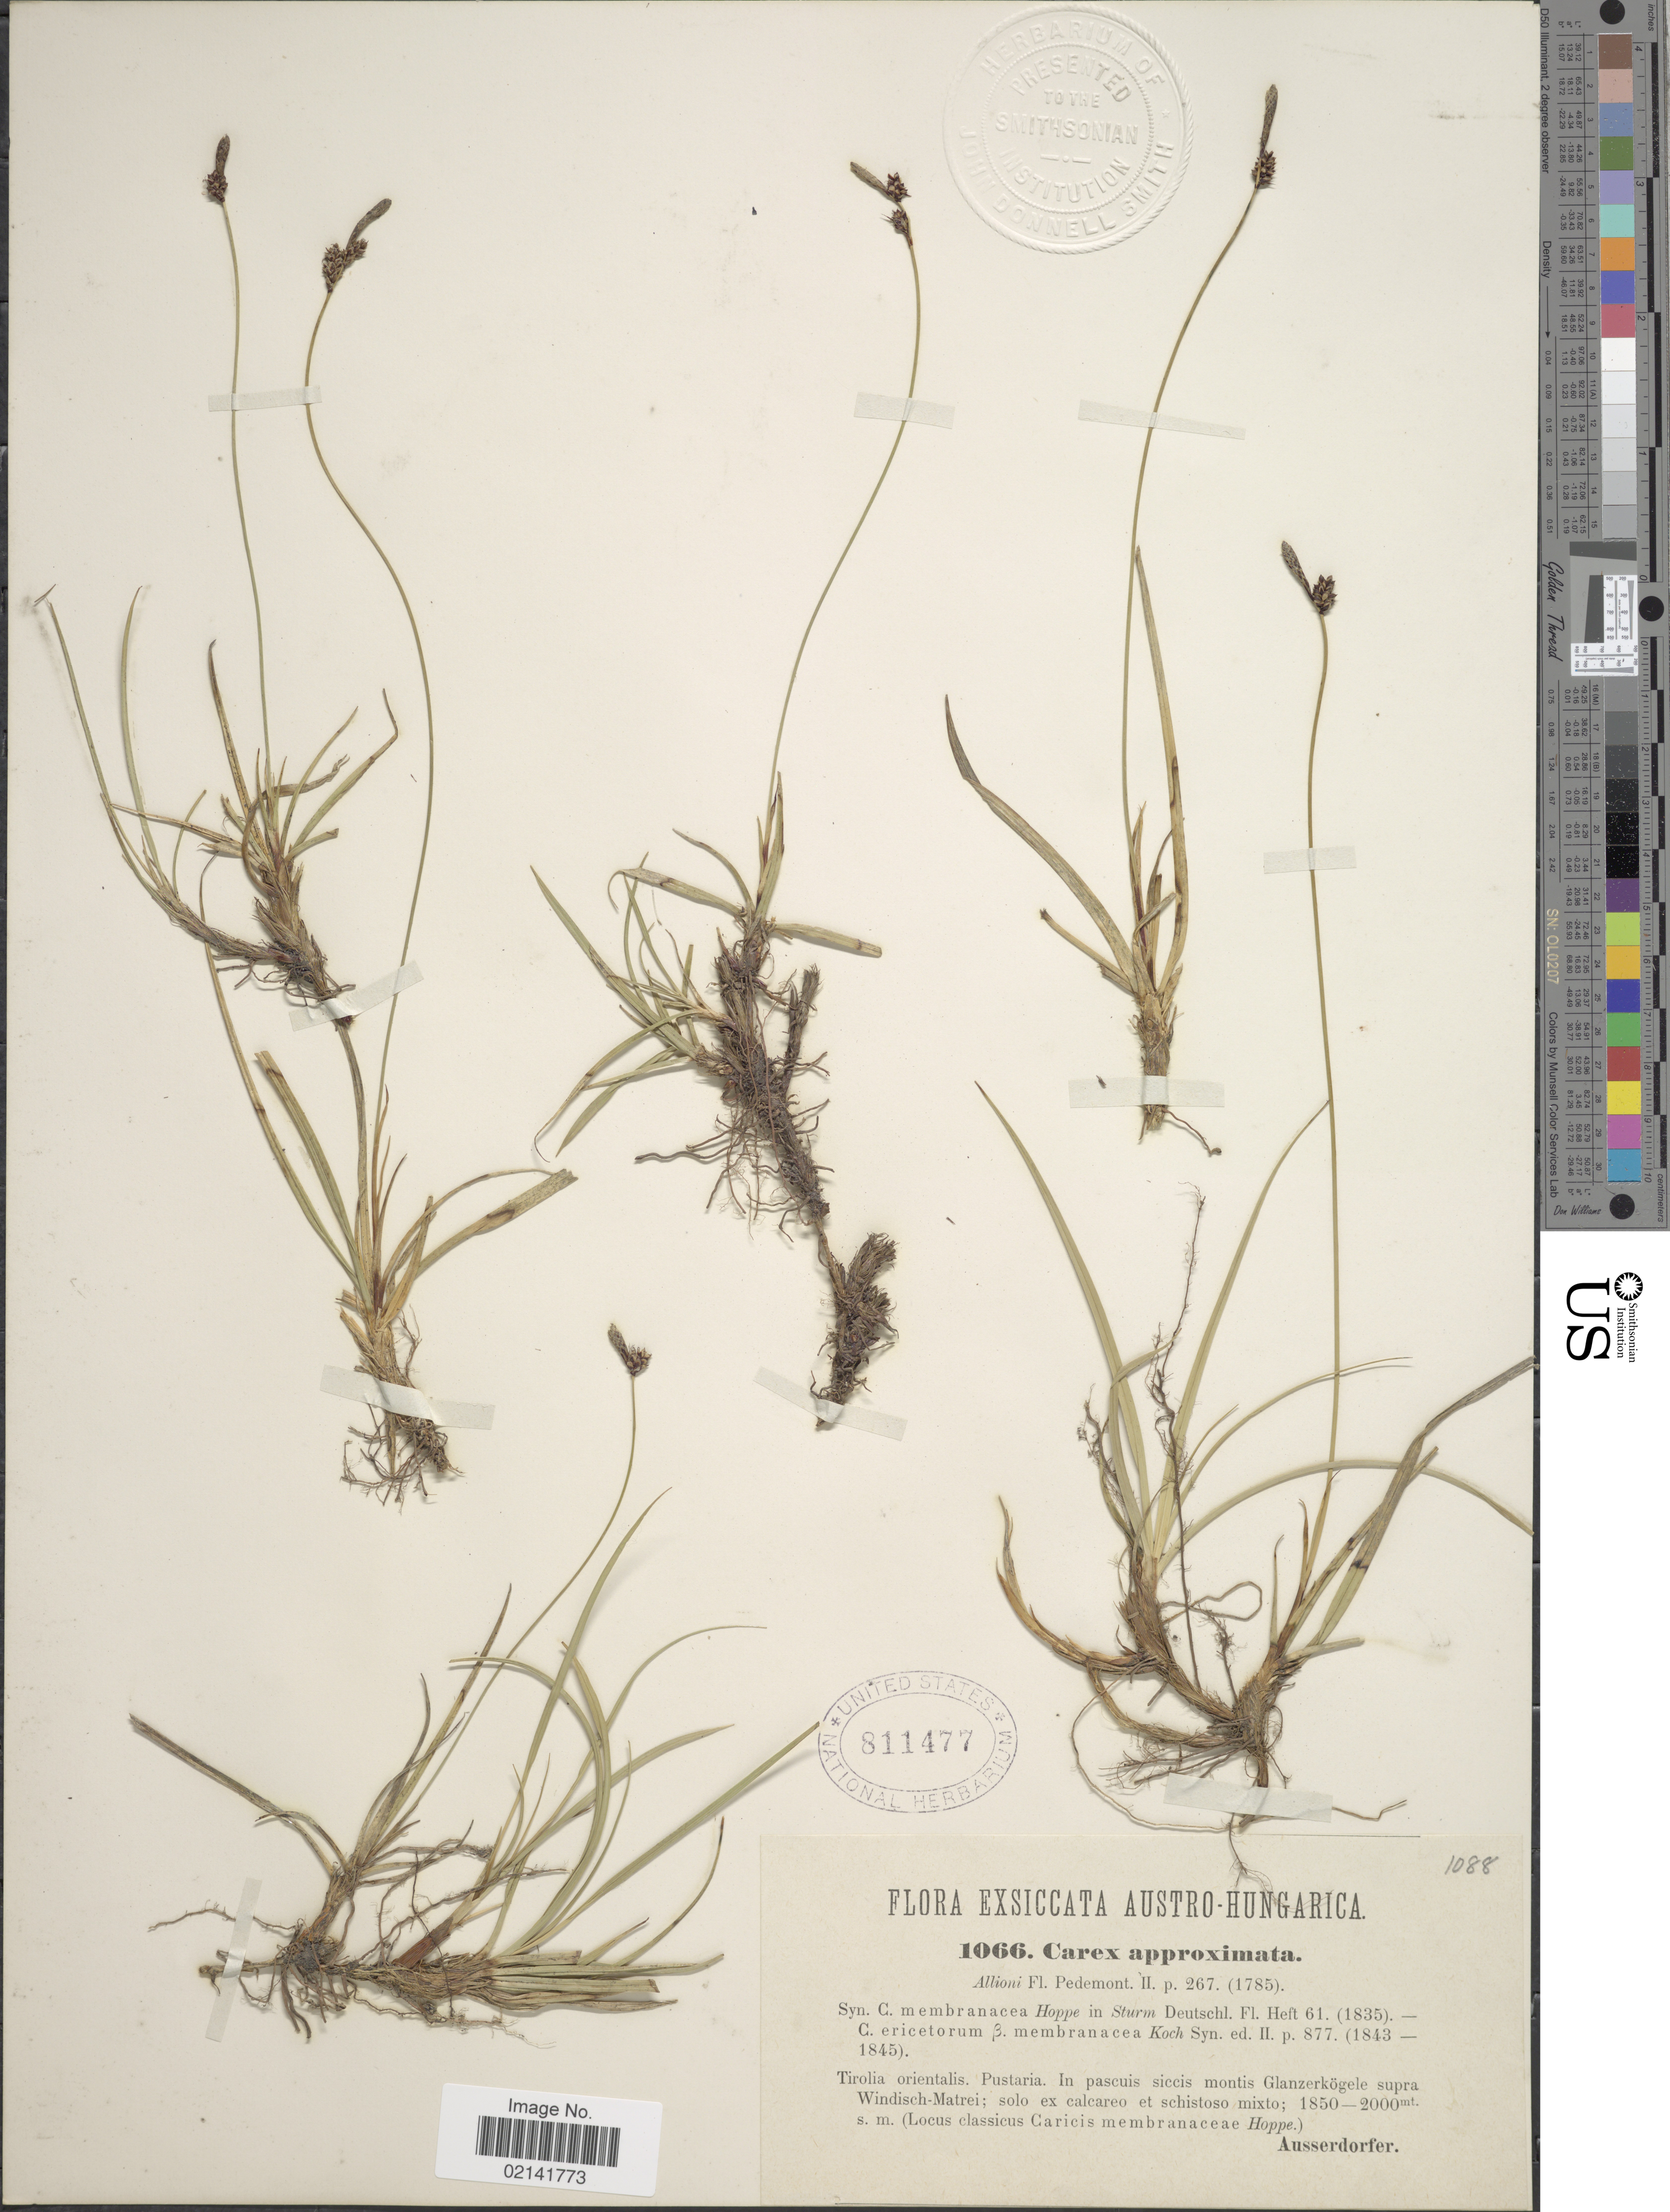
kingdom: Plantae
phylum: Tracheophyta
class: Liliopsida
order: Poales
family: Cyperaceae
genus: Carex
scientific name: Carex ericetorum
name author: Pollich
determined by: Strong, Mark T., (BOT), Smithsonian Institution - National Museum of Natural History (UNITED STATES)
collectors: Ausserdorfer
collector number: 1066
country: Hungary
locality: Austro-Hungarica, Tirolia orientalis. Pustaria. In pascuis siccis montis Glanzerkogele supra Windisch-Matrei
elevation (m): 1850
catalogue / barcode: US 811477